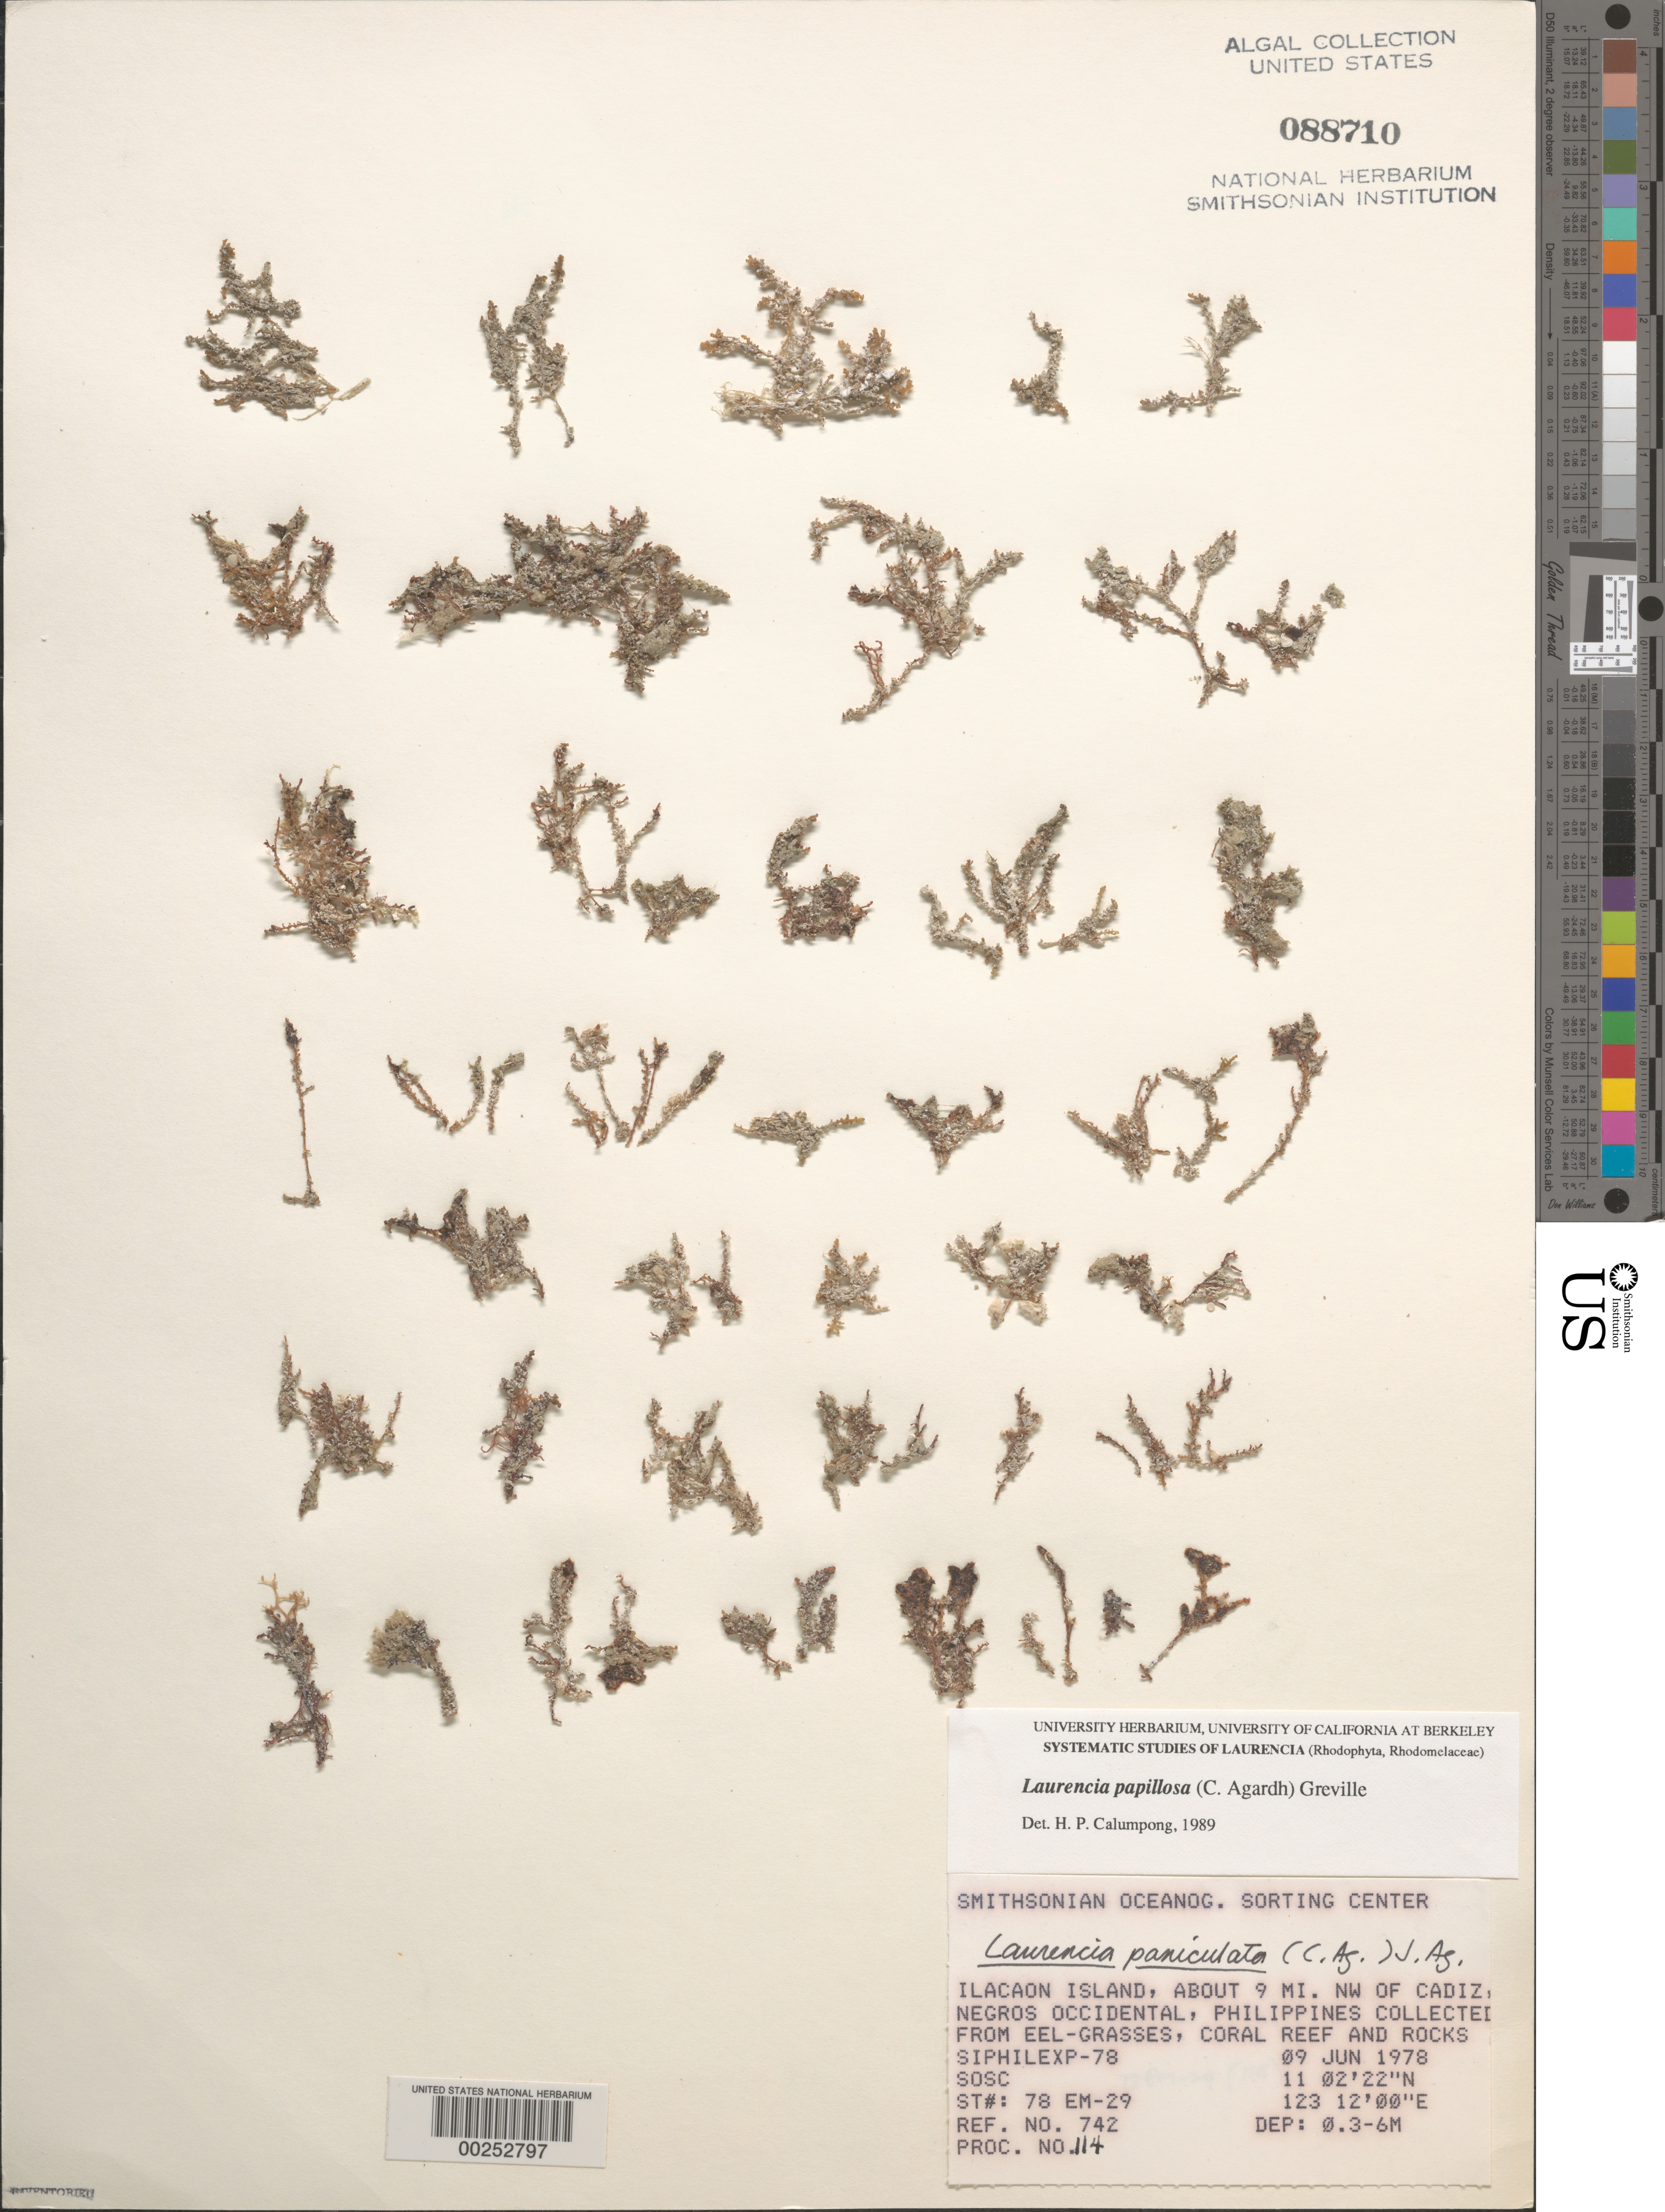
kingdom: Plantae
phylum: Rhodophyta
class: Florideophyceae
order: Ceramiales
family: Rhodomelaceae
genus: Palisada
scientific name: Palisada perforata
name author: (Bory) K.W. Nam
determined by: Algae name updating Project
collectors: SOSC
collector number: Station 78 Em-29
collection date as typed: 09 Jun 1978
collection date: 1978-06-09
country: Philippines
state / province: Western Visayas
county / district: Negros Occidental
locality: Ilacaon island, northwest of cadiz, negros occidental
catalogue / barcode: US 88710